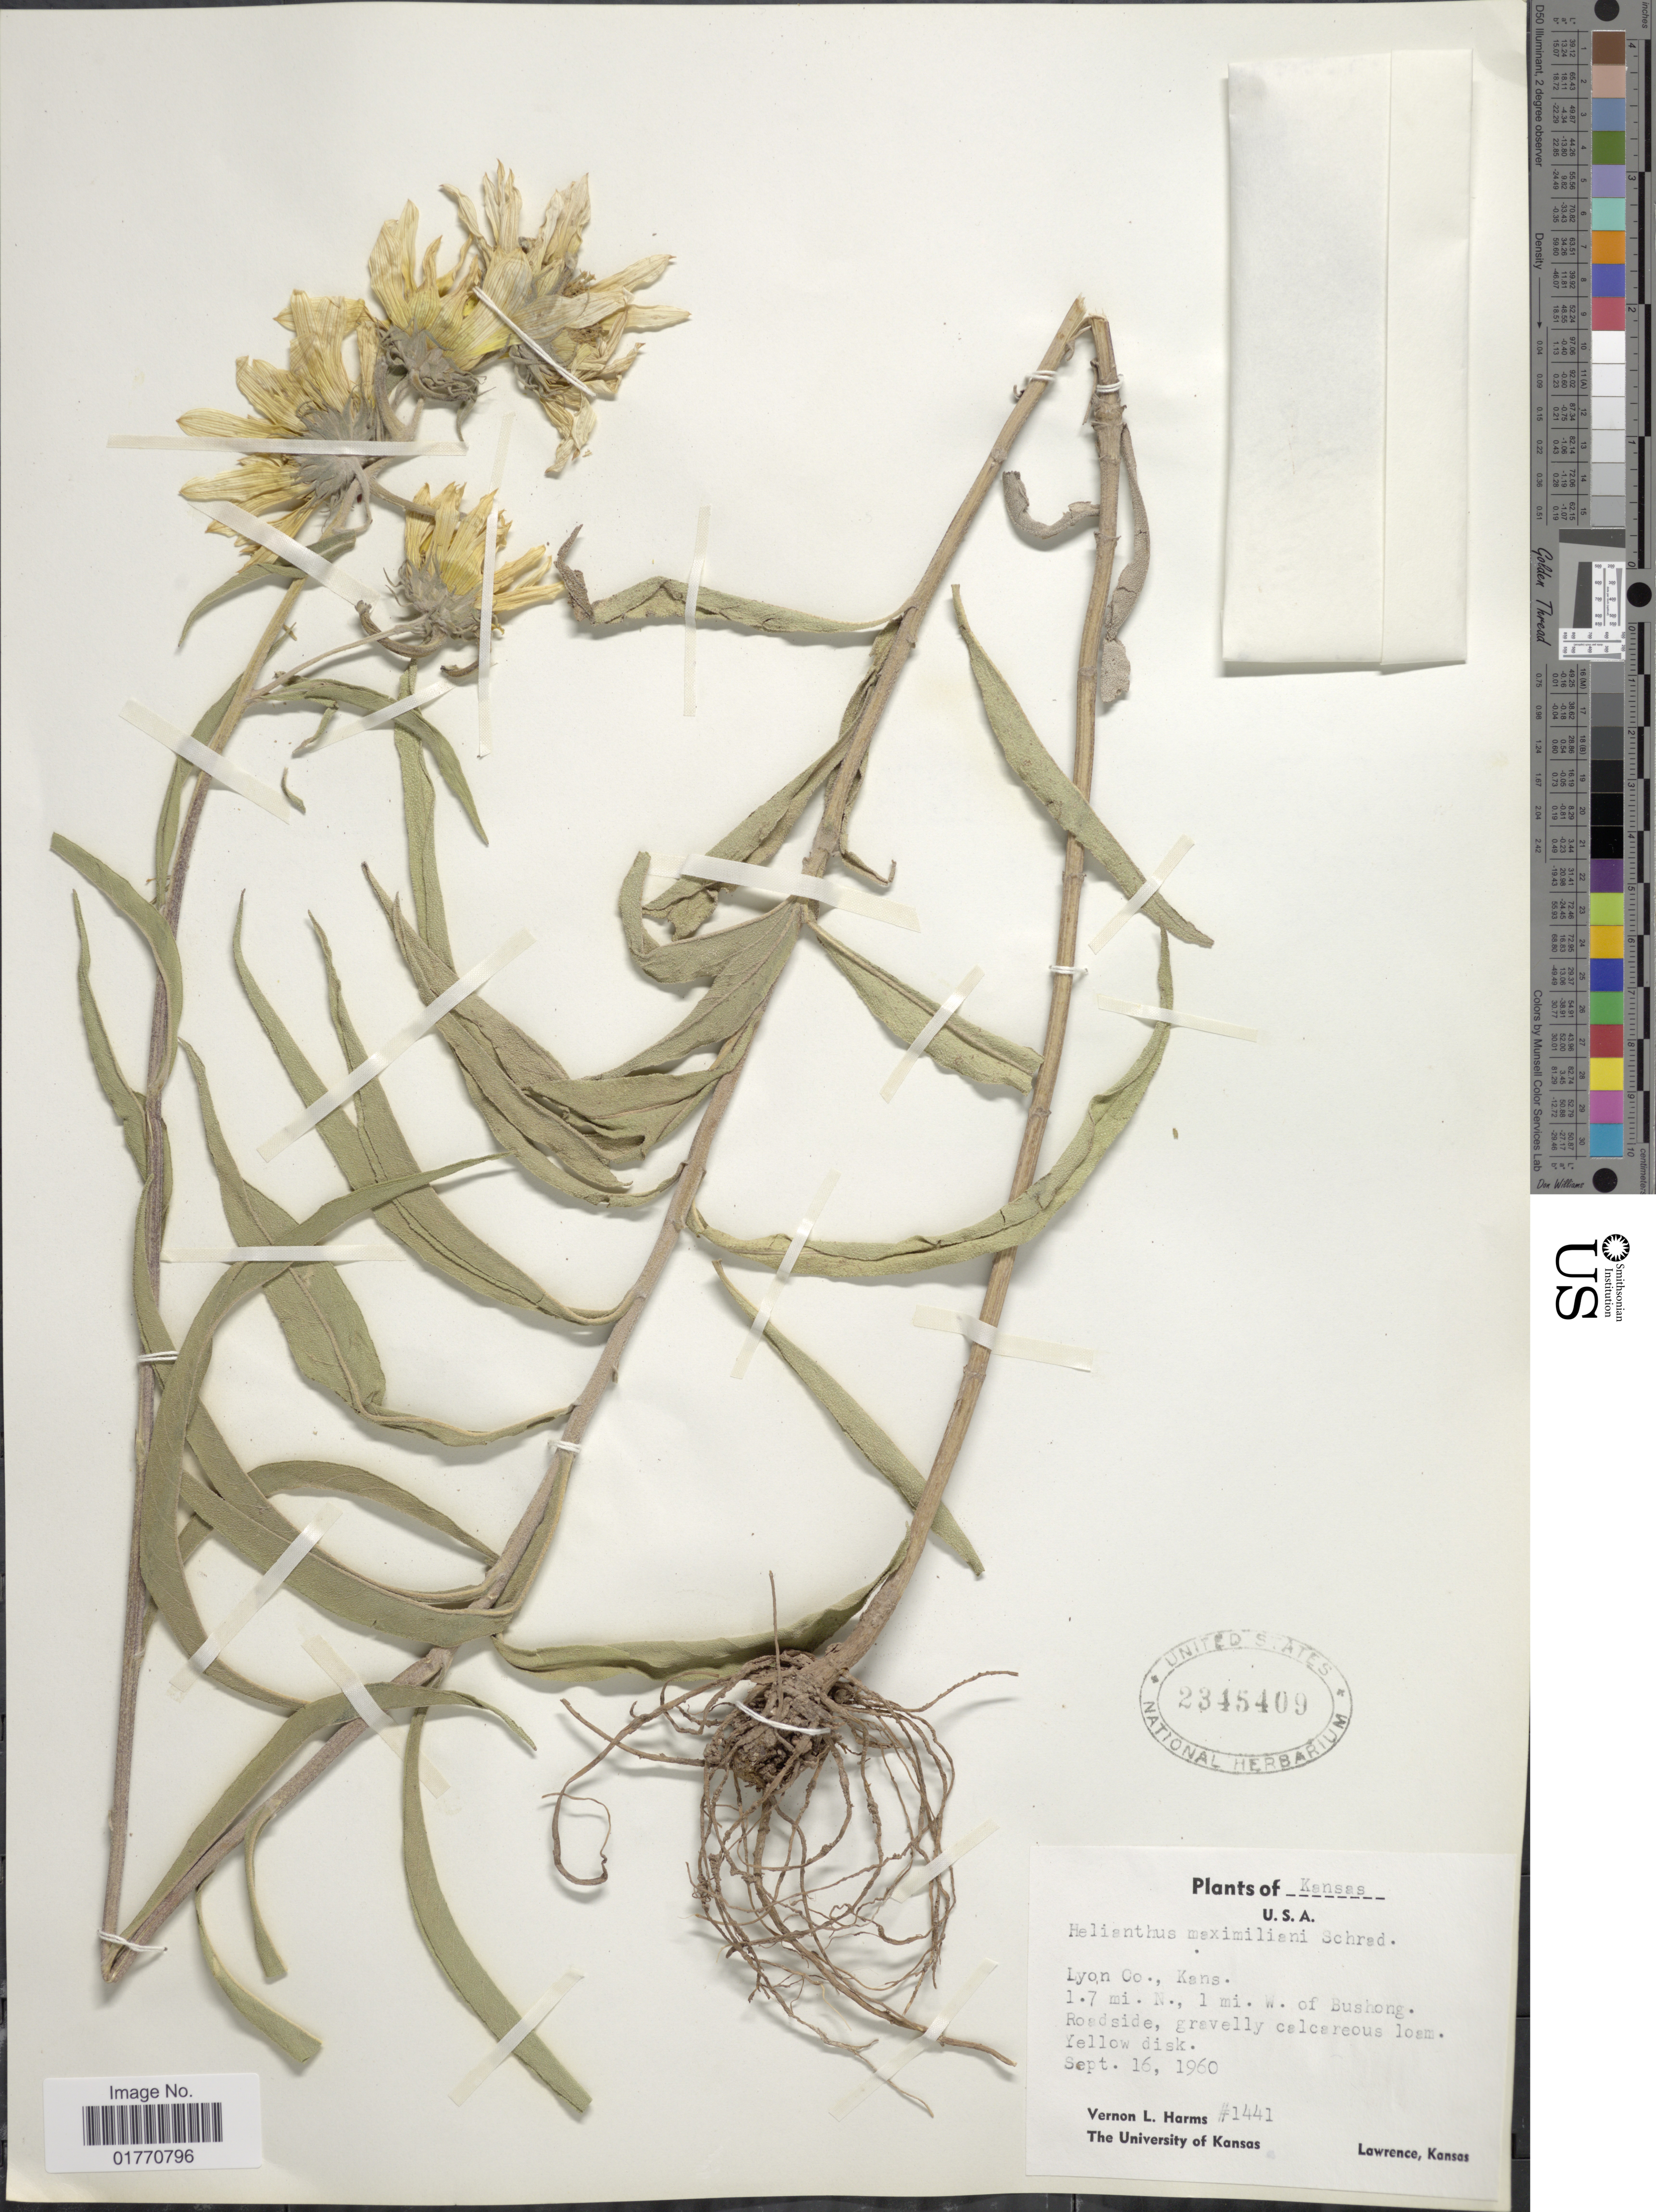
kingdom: Plantae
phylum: Tracheophyta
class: Magnoliopsida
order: Asterales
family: Asteraceae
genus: Helianthus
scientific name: Helianthus maximiliani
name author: Schrad.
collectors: V. Harms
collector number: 1441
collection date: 1960-09-16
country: United States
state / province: Kansas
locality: Lyon Co., 1.7 mi. N., 1 mi. W. of Bushong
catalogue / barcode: US 2345409